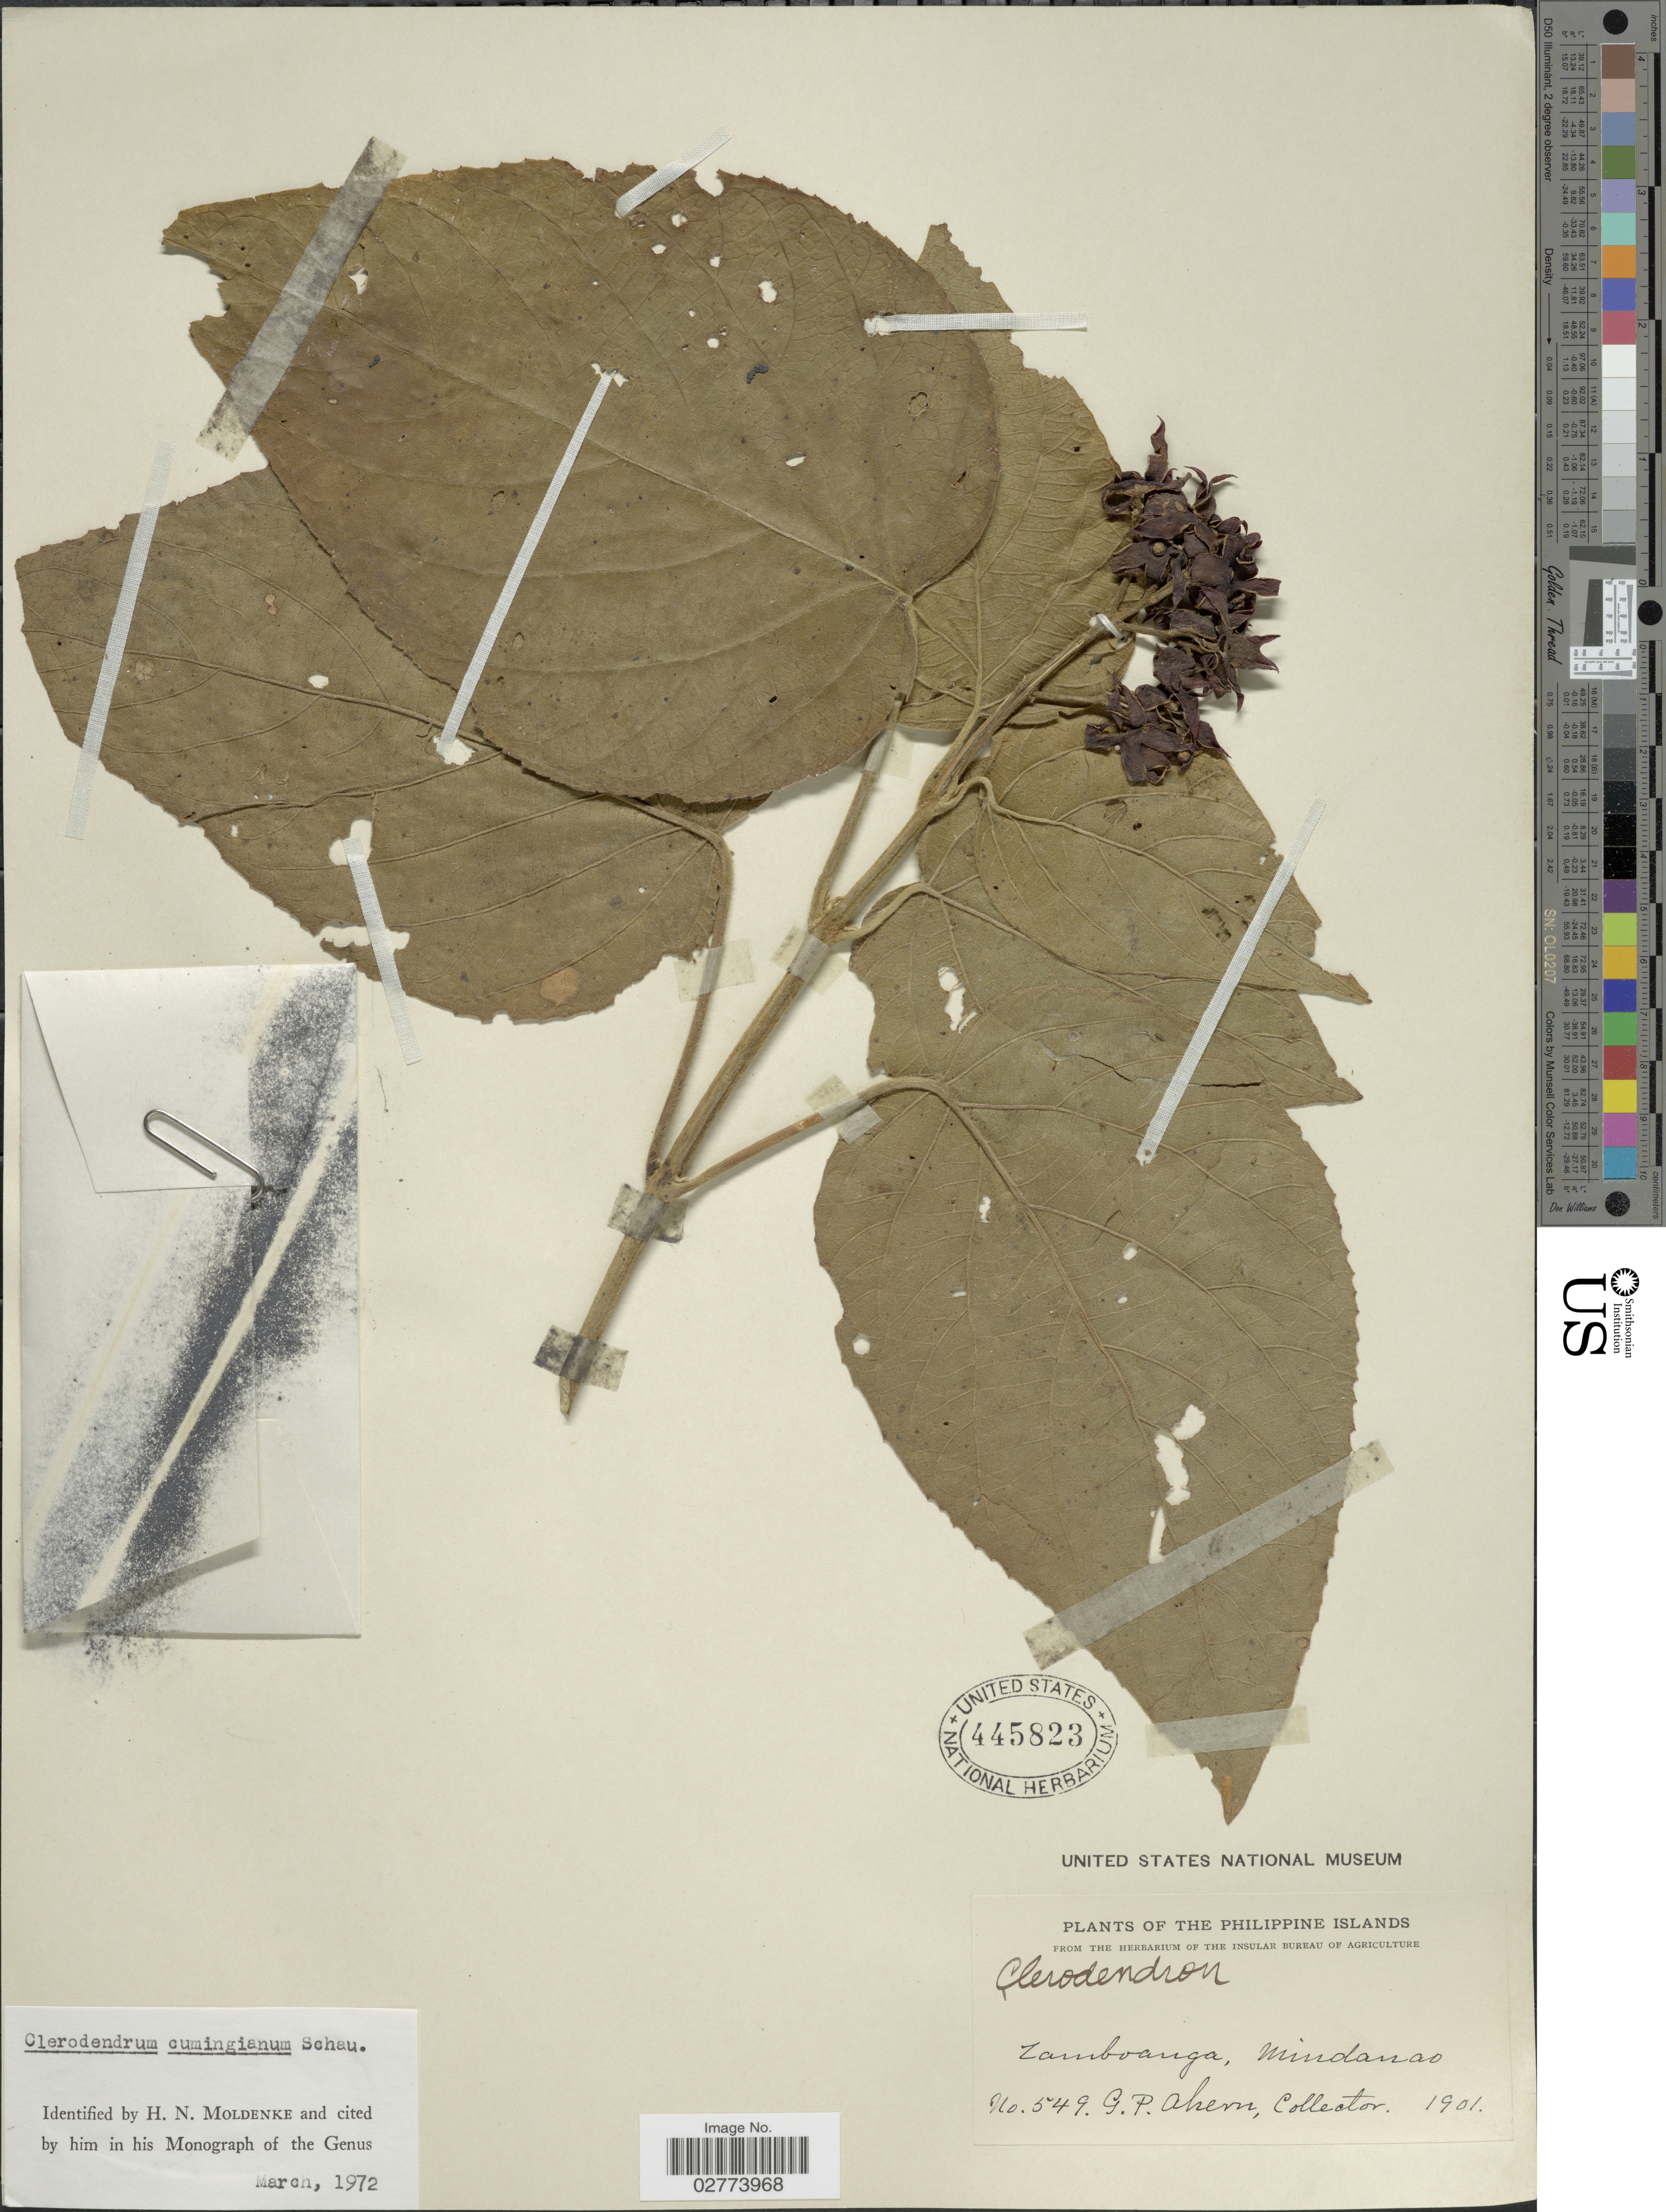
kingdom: Plantae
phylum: Tracheophyta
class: Magnoliopsida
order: Lamiales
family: Lamiaceae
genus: Clerodendrum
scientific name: Clerodendrum cumingianum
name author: Schauer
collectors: G. Ahern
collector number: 549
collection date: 1901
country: Philippines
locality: Philippine Islands. Zamboanga, Mindanao.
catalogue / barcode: US 445823